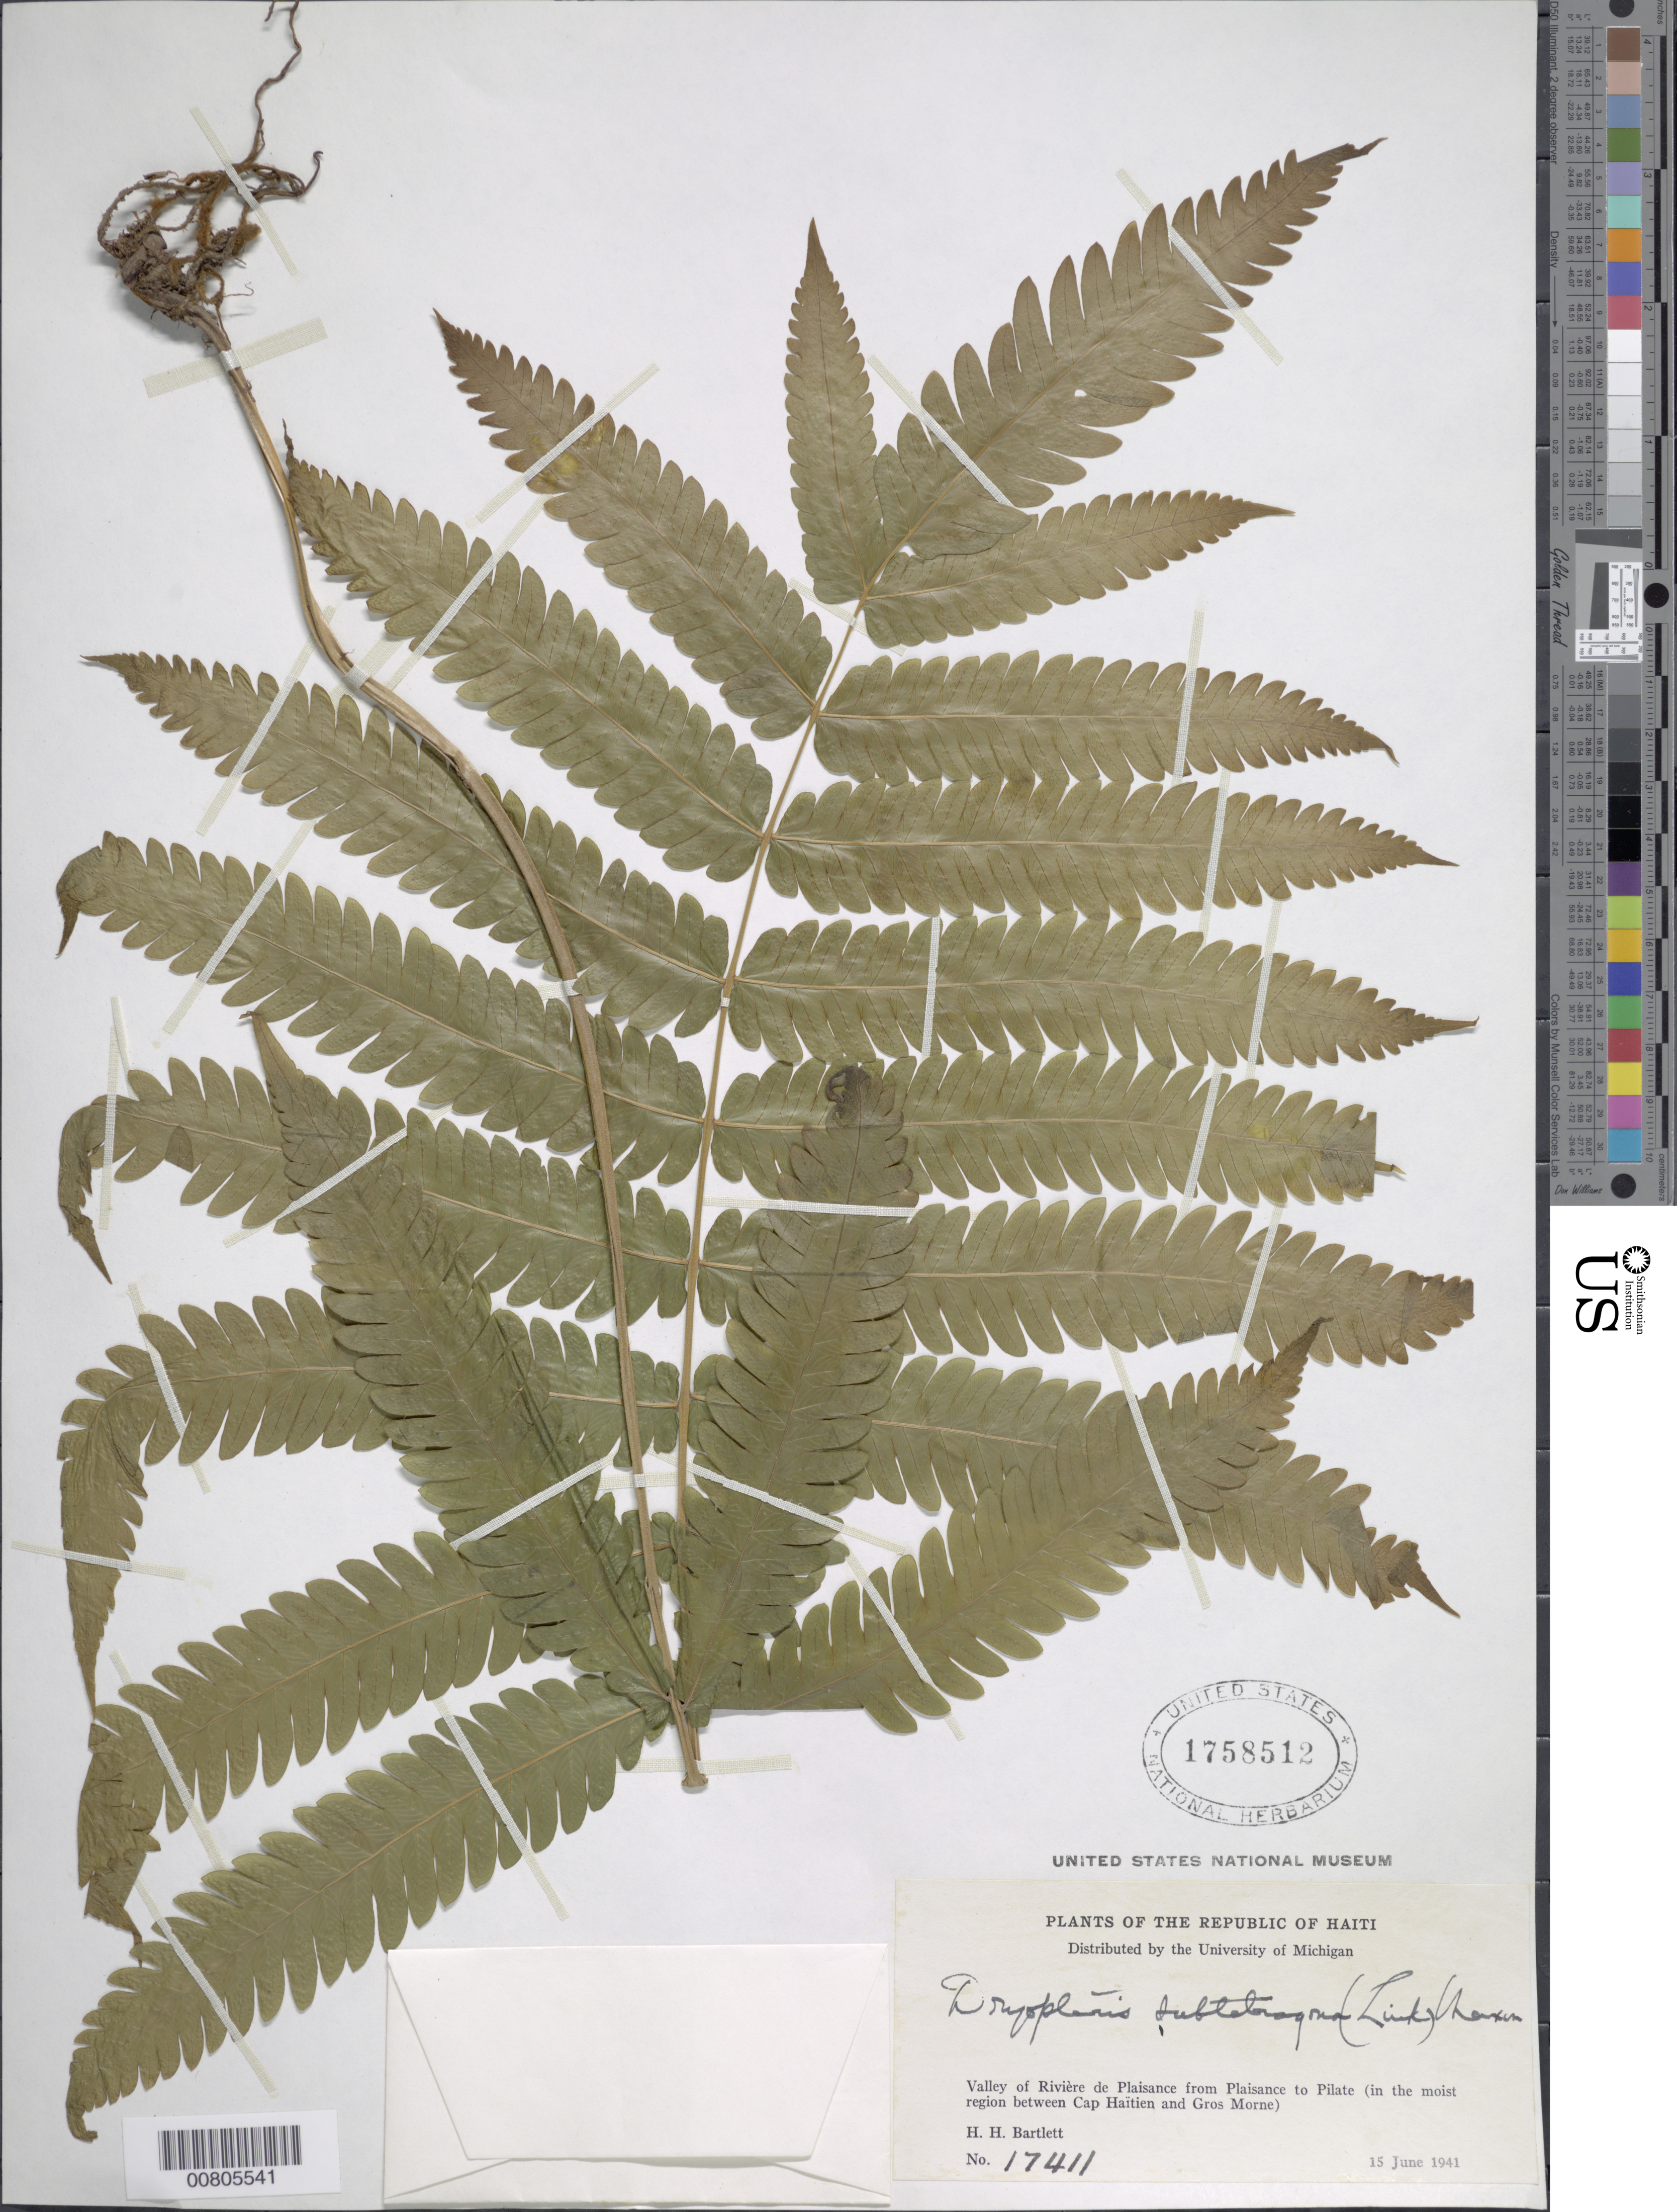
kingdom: Plantae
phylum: Tracheophyta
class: Polypodiopsida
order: Polypodiales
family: Thelypteridaceae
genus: Goniopteris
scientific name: Goniopteris subtetragona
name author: (Link) Vareschi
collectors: H. H. Bartlett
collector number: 17411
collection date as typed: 15 Jun 1941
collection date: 1941-06-15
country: Haiti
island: Hispaniola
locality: Riv. de Plaisance valley, from Plaisance to Pilate (region between Cap Haïtien and Gros Morne)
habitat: Moist region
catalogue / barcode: US 1758512